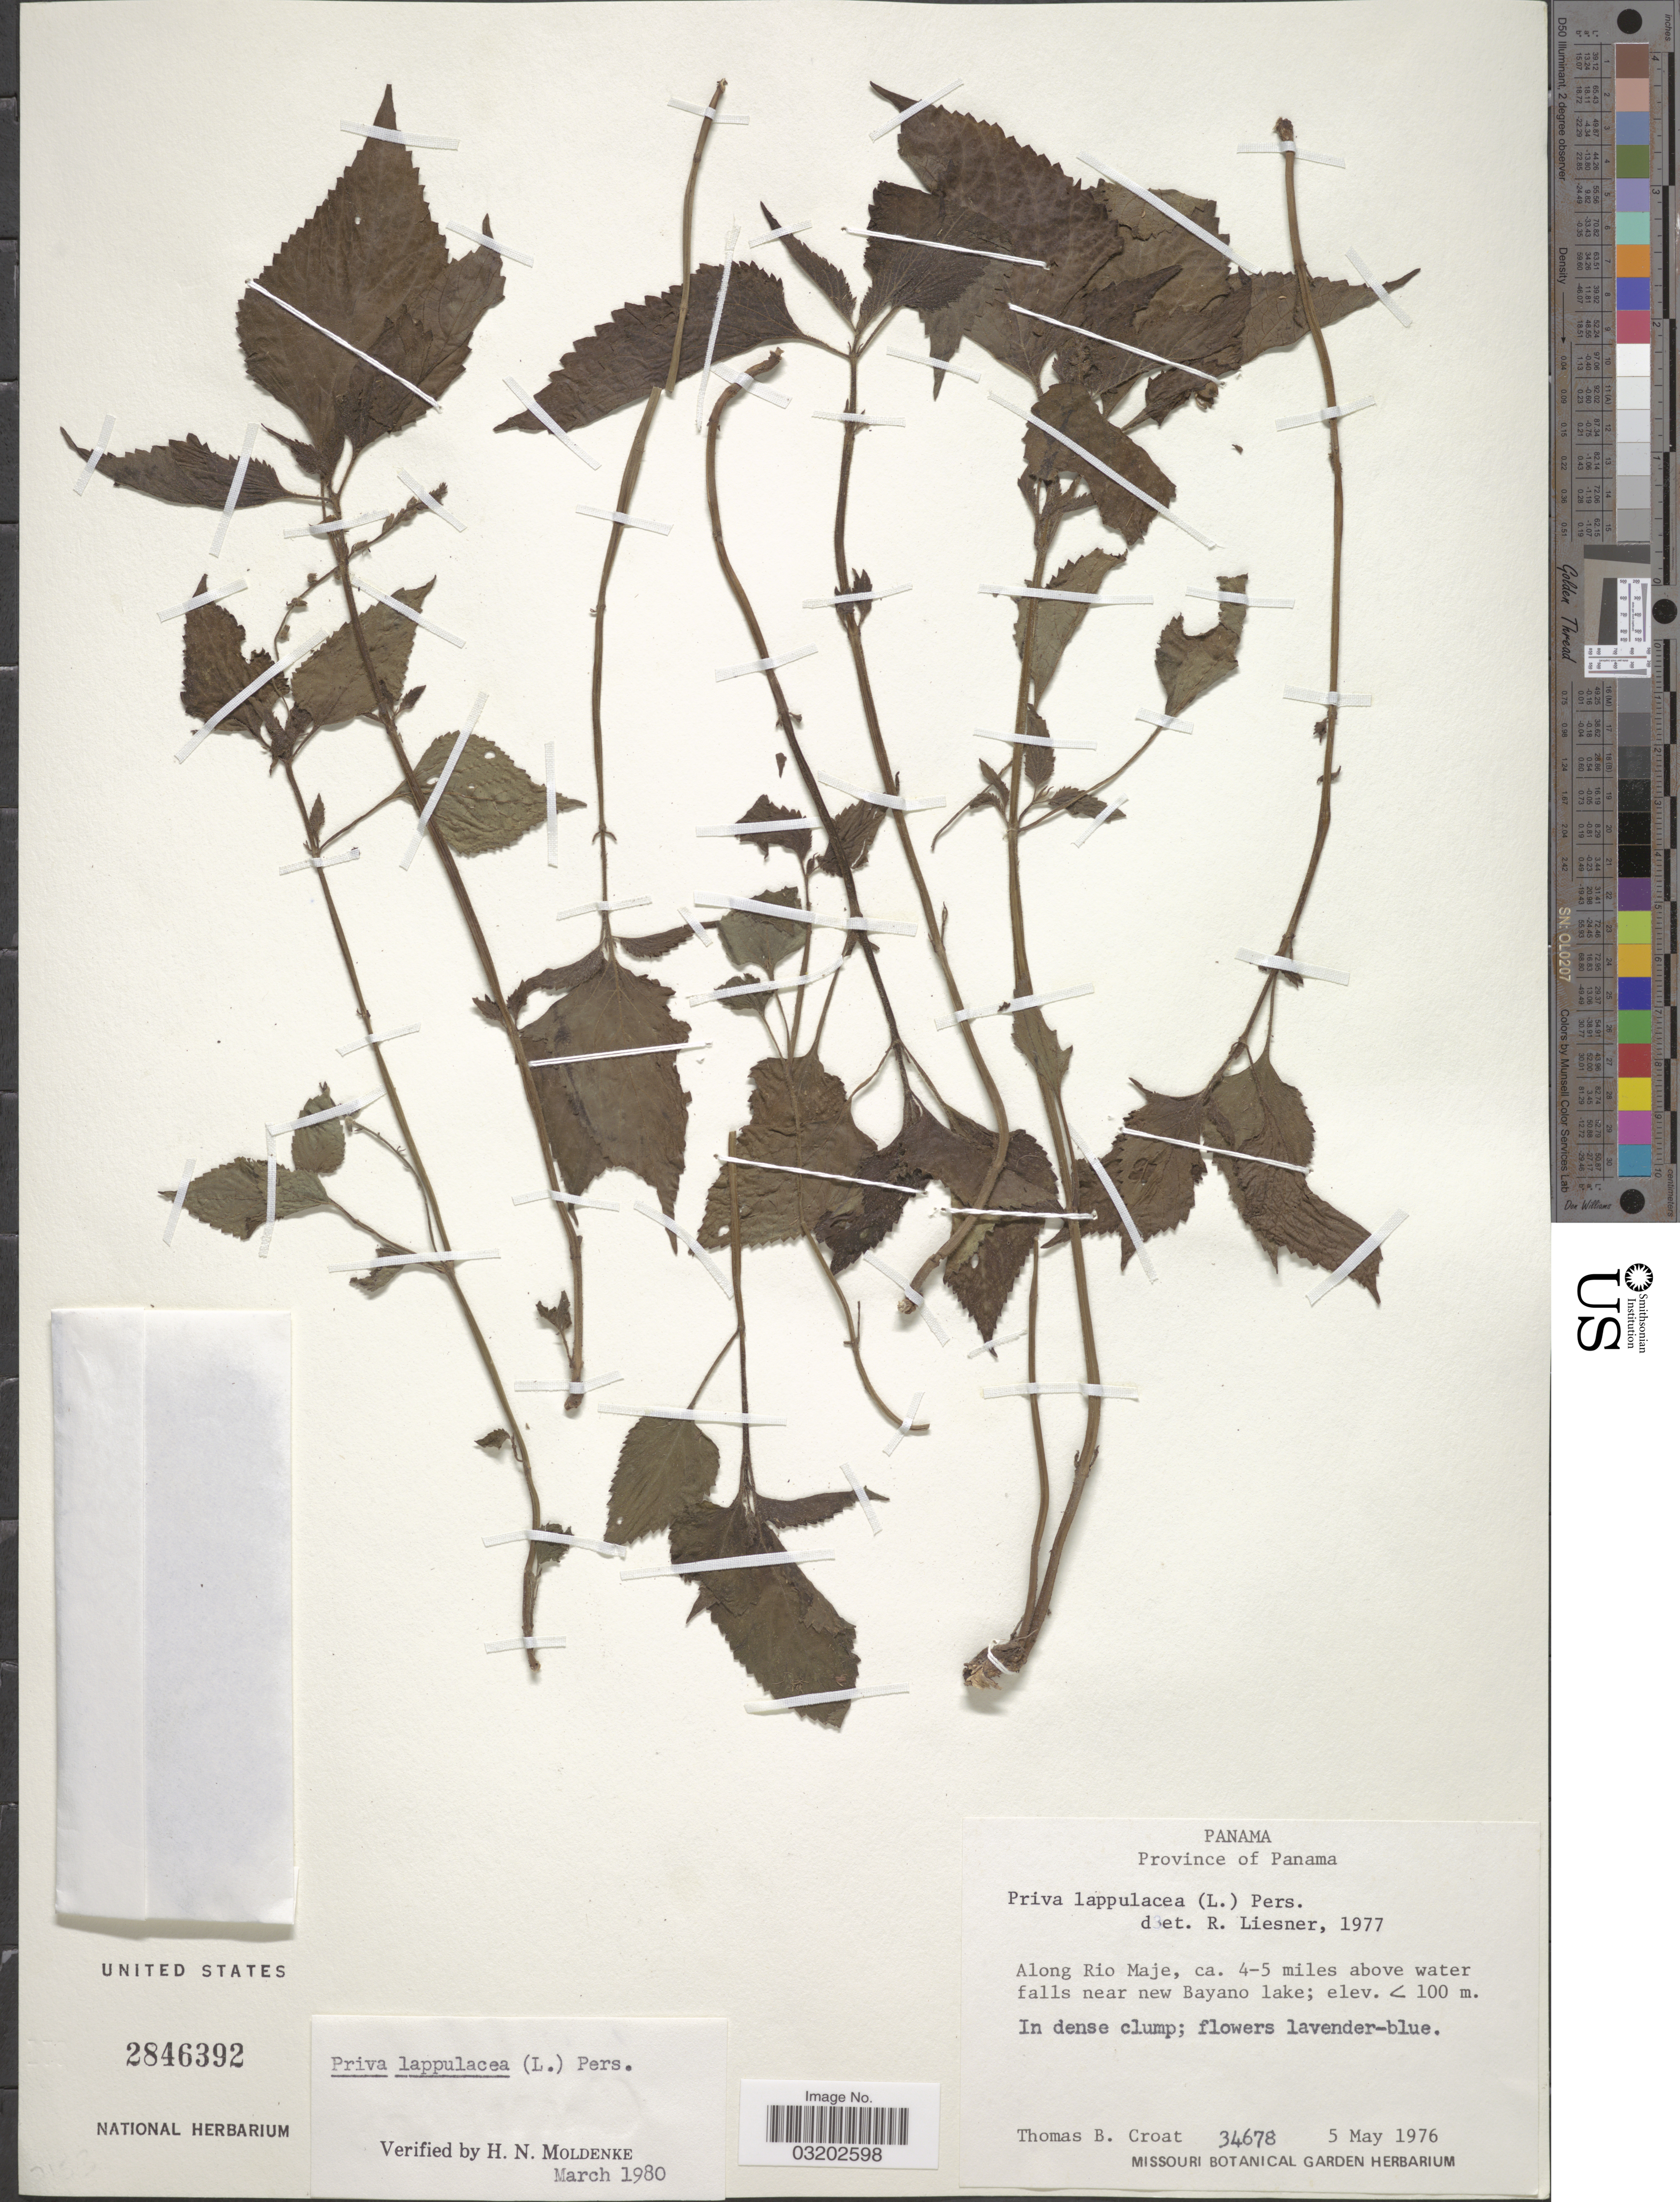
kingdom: Plantae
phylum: Tracheophyta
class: Magnoliopsida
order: Lamiales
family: Verbenaceae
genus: Priva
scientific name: Priva lappulacea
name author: (L.) Pers.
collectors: T. B. Croat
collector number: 34678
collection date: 1976-05-05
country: Panama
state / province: Panamá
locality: Along Rio Maje, ca. 4-5 miles above water falls near new Bayano lake.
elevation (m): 100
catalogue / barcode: US 2846392